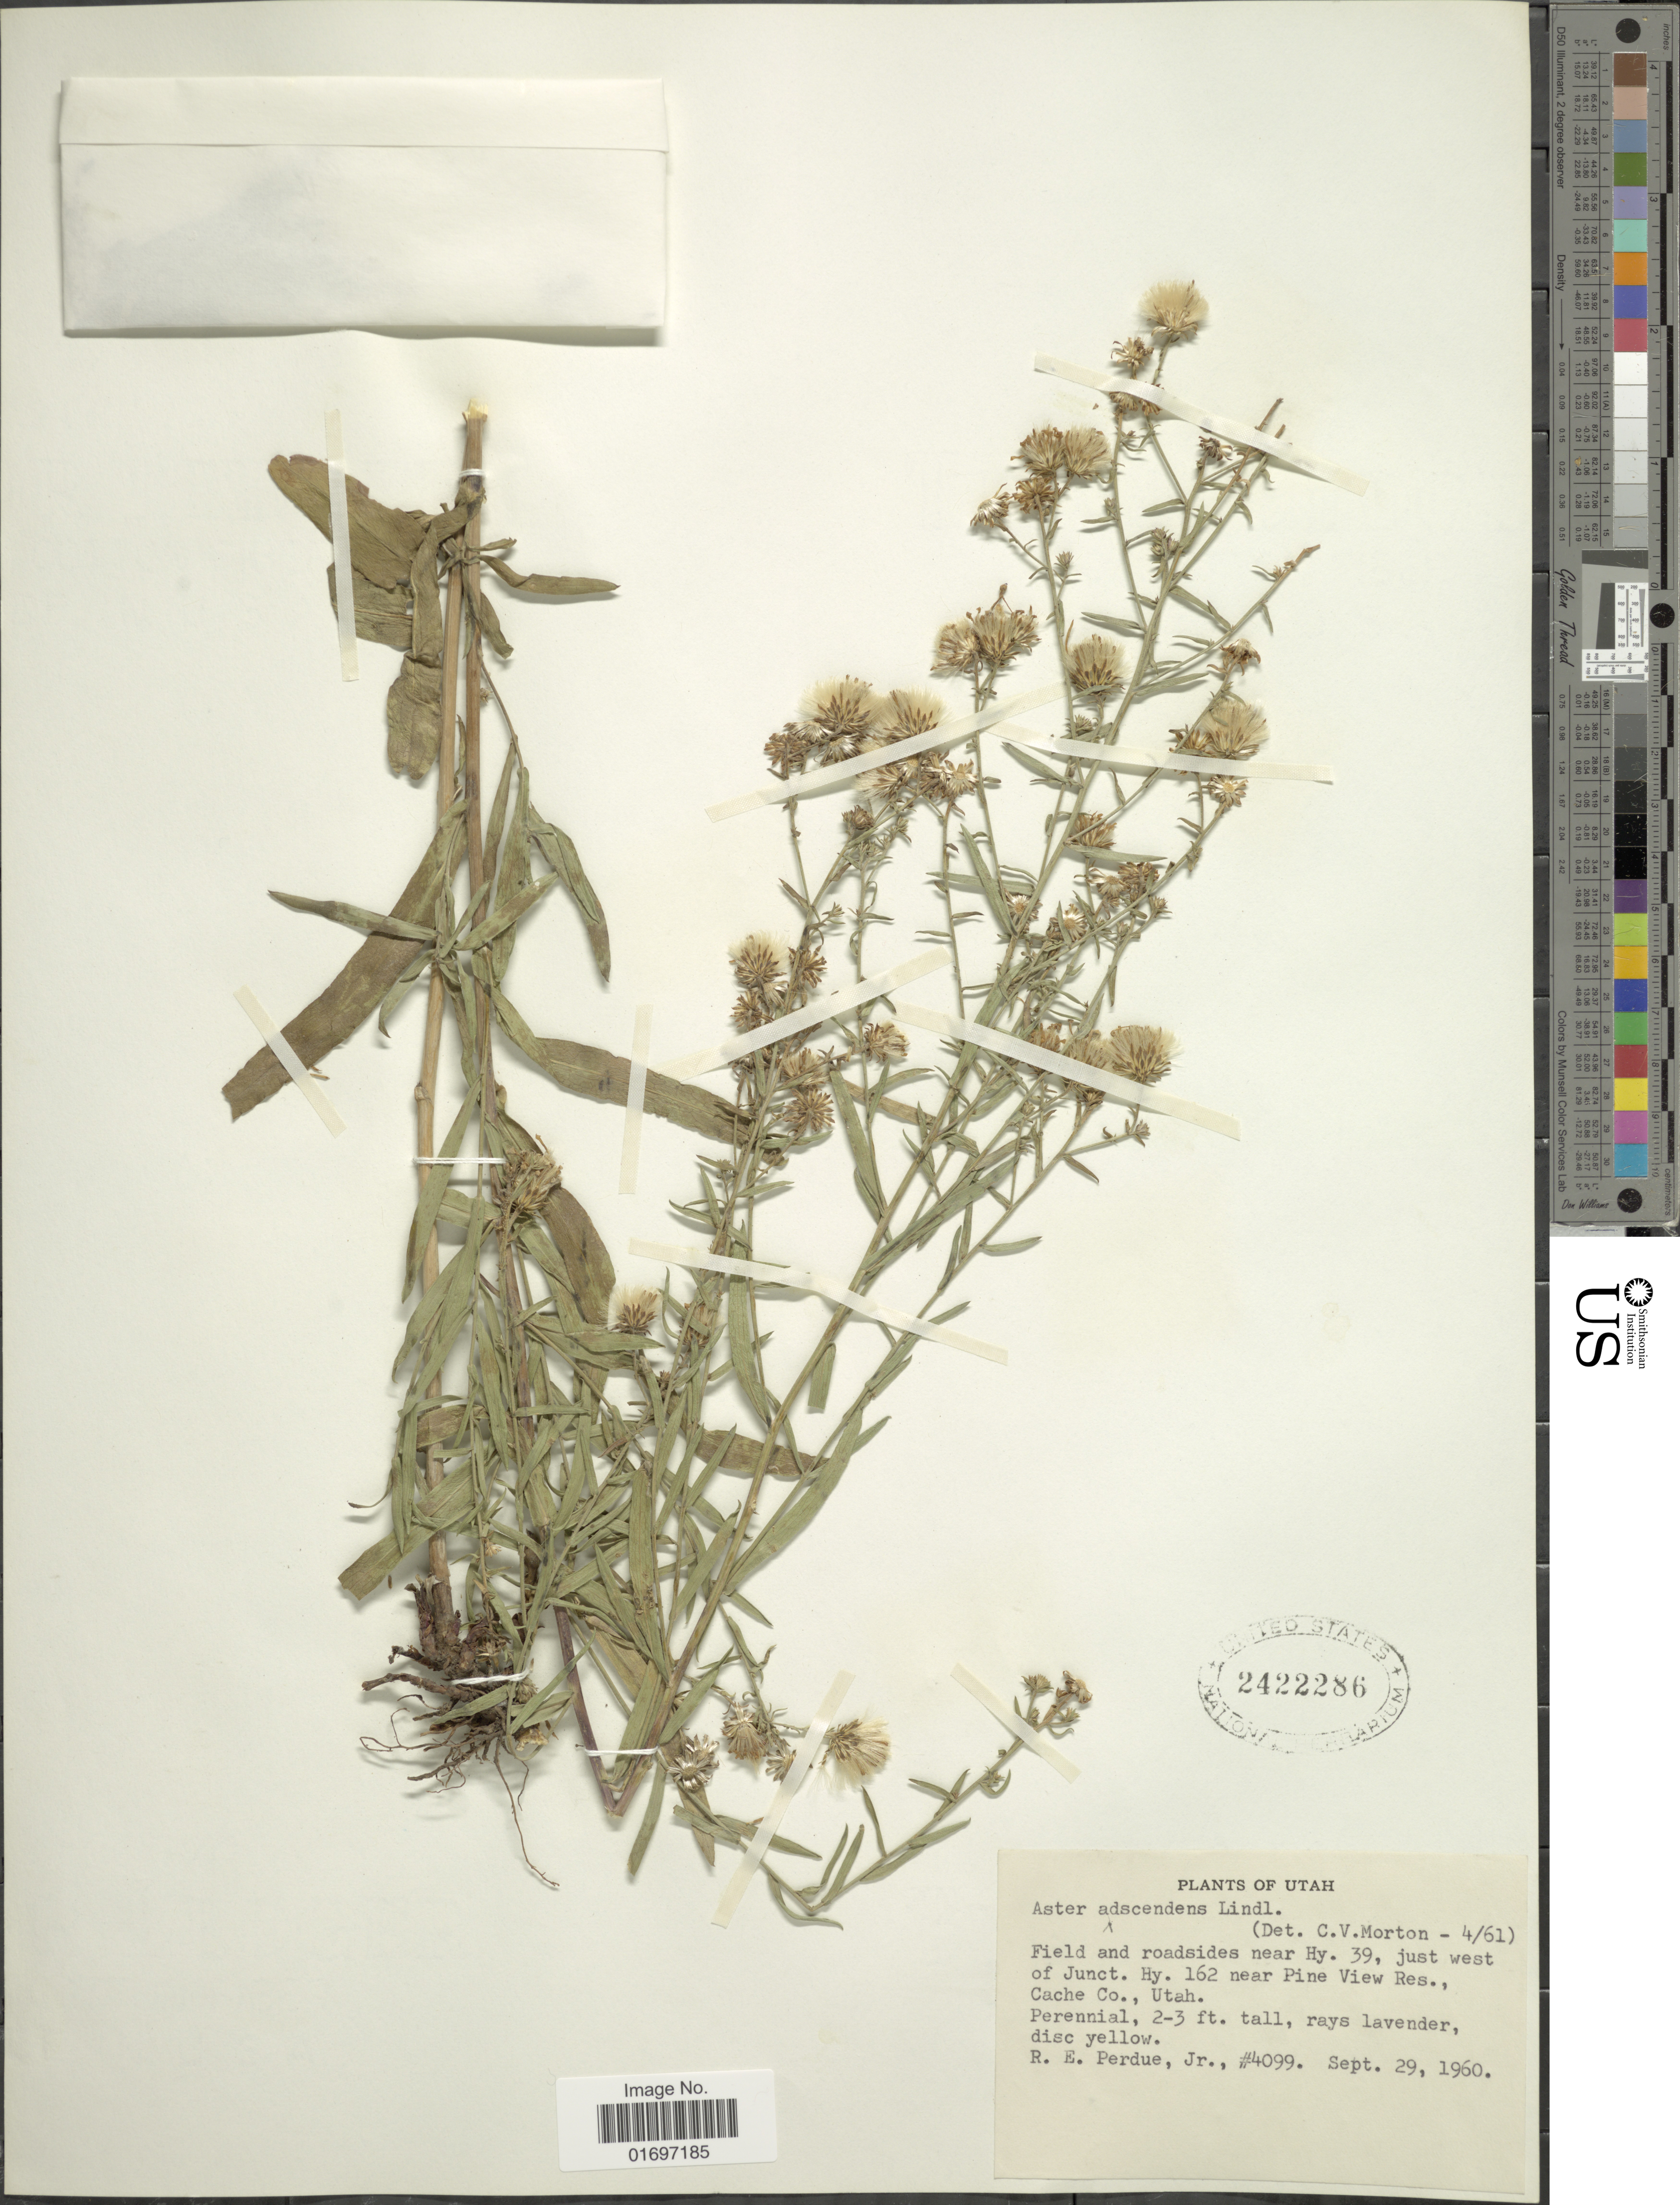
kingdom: Plantae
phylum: Tracheophyta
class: Magnoliopsida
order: Asterales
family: Asteraceae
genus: Symphyotrichum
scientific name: Symphyotrichum ascendens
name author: (Lindl.) G.L. Nesom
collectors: R. E. Perdue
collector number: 4099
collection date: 1960-09-29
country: United States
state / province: Utah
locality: Utah. Field and roadsides near Hy. 39, just west of Junct. Hy. 162 near Pine View Res., Cache Co., Utah.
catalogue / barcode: US 2422286